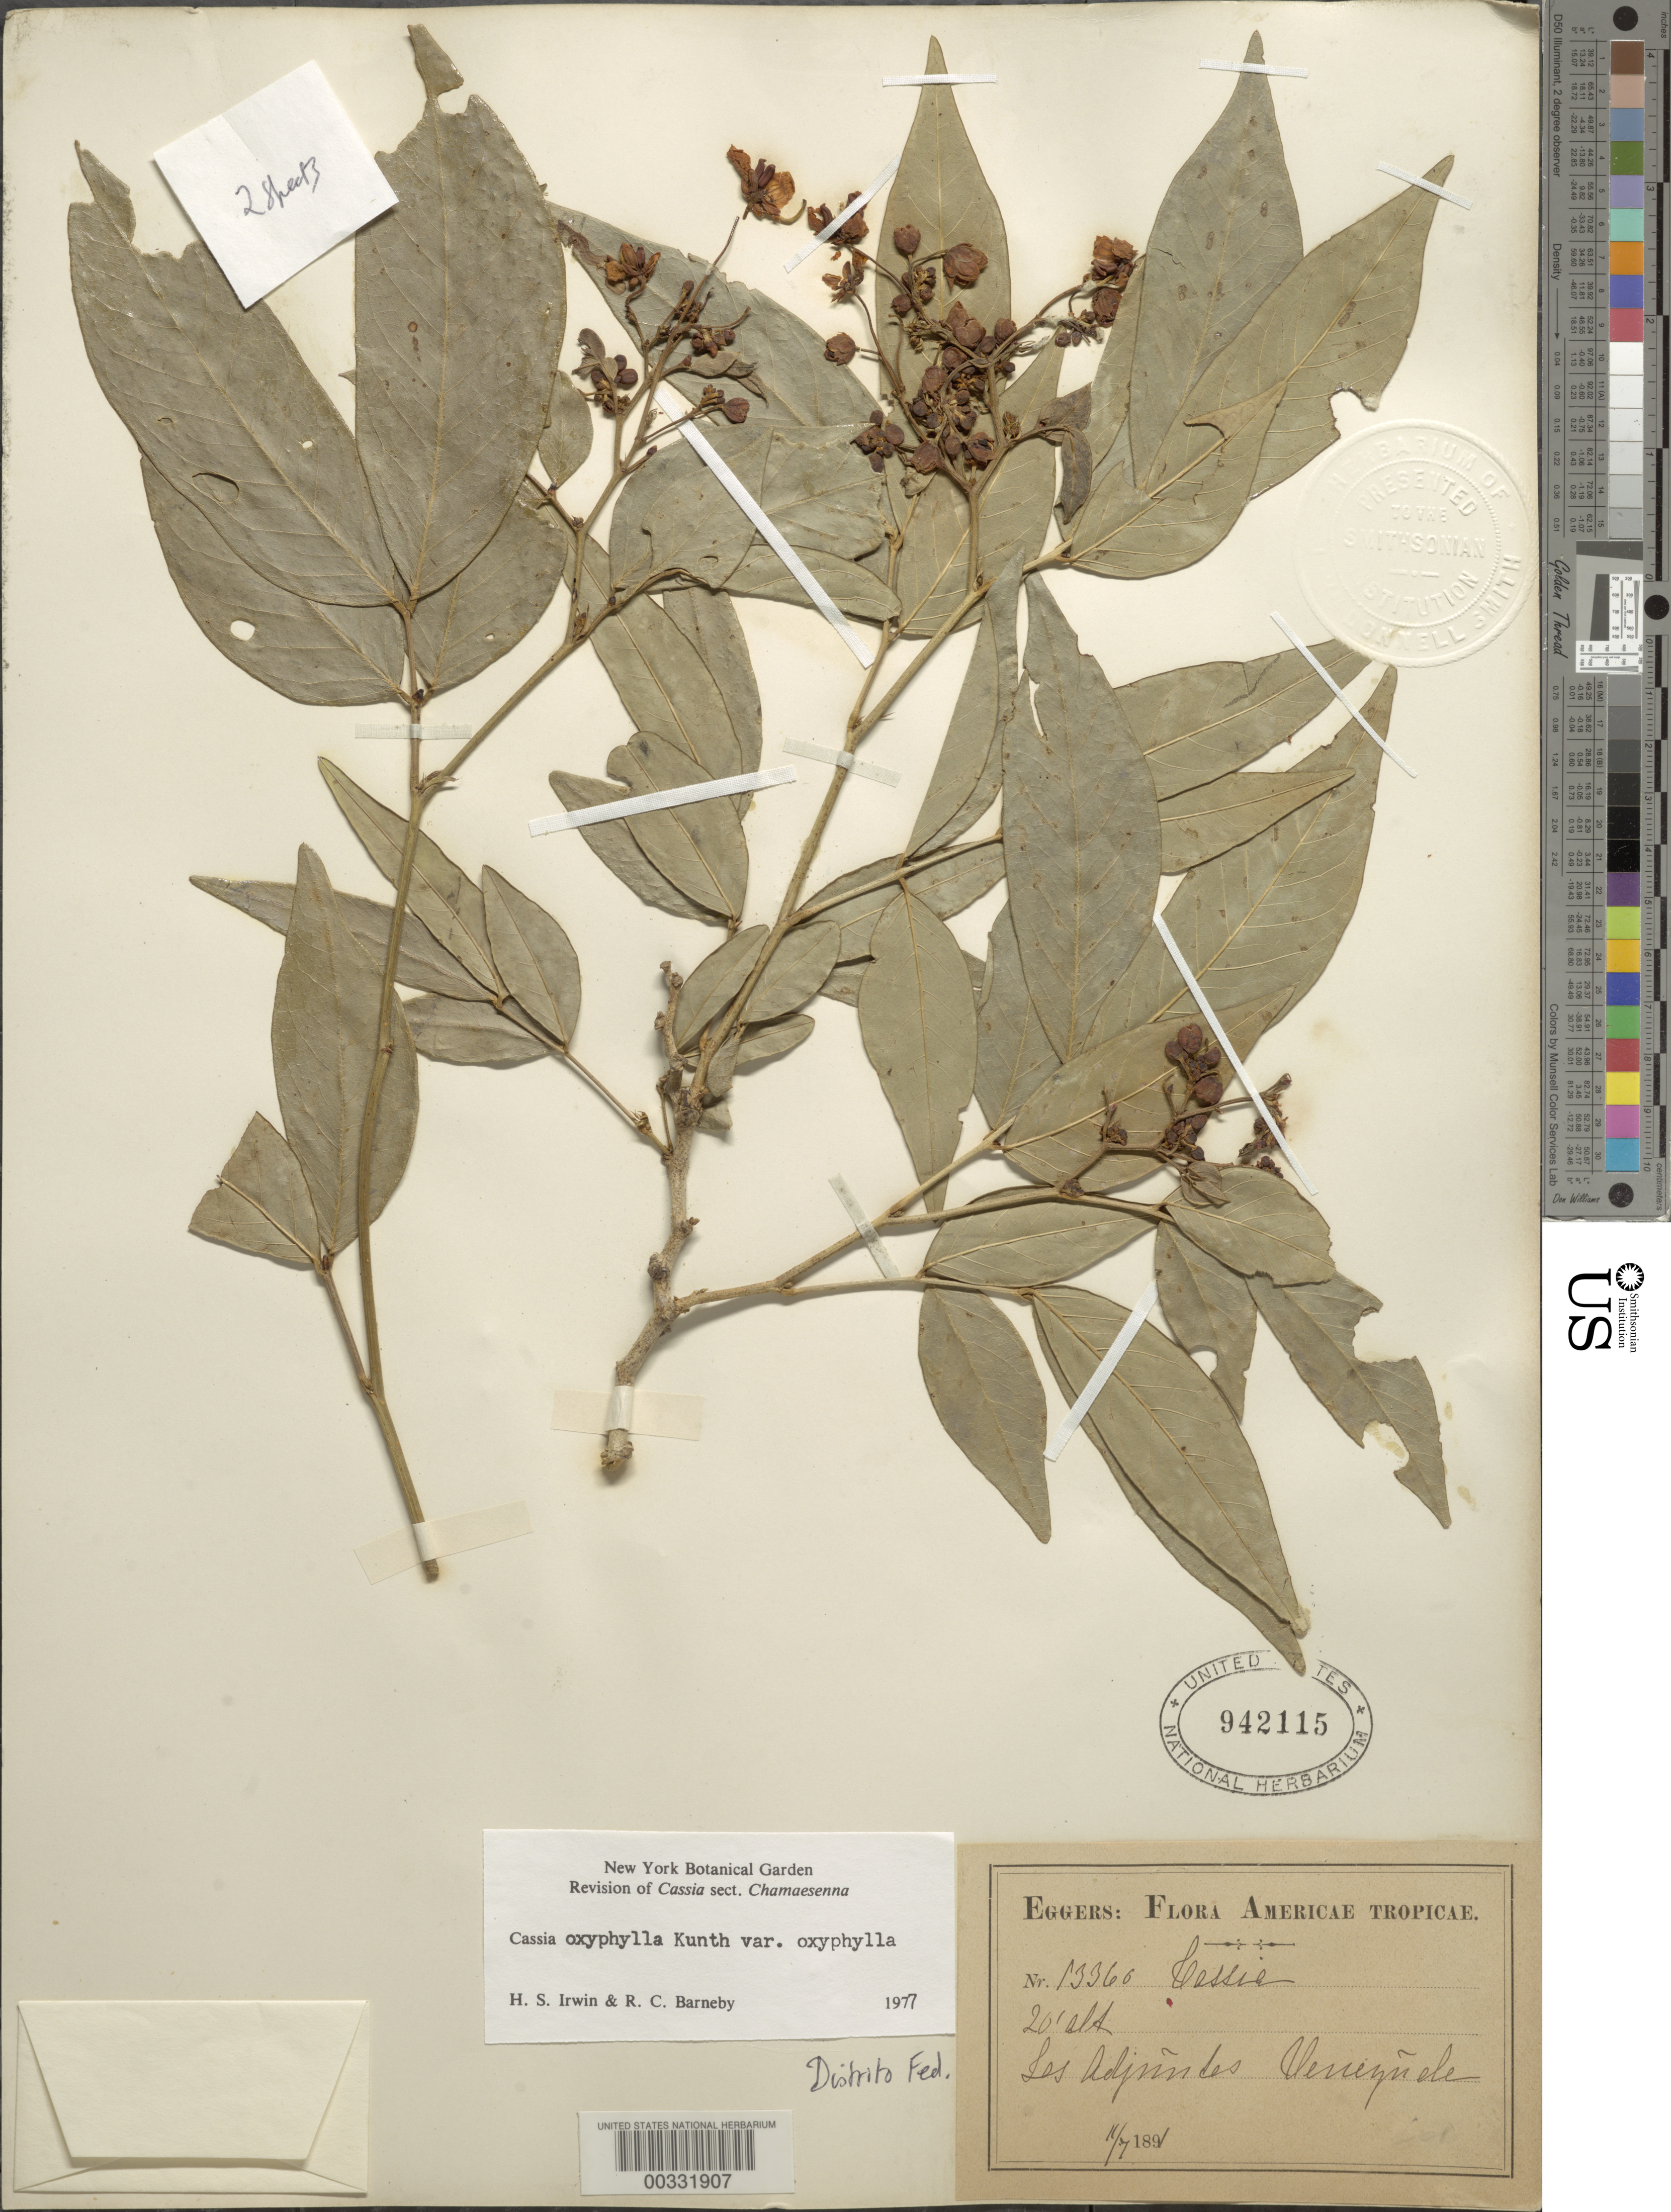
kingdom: Plantae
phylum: Tracheophyta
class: Magnoliopsida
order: Fabales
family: Fabaceae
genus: Senna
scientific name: Senna oxyphylla var. oxyphylla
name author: (Kunth) H.S. Irwin & Barneby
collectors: H. F. A. von Eggers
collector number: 13360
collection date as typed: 11 Jul 1891 or 07 Nov 1891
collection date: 1891-07-11 or 1891-11-07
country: Venezuela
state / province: Distrito Federal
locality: Las ajuntas, on the opposite side of rio guaire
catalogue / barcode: US 942115